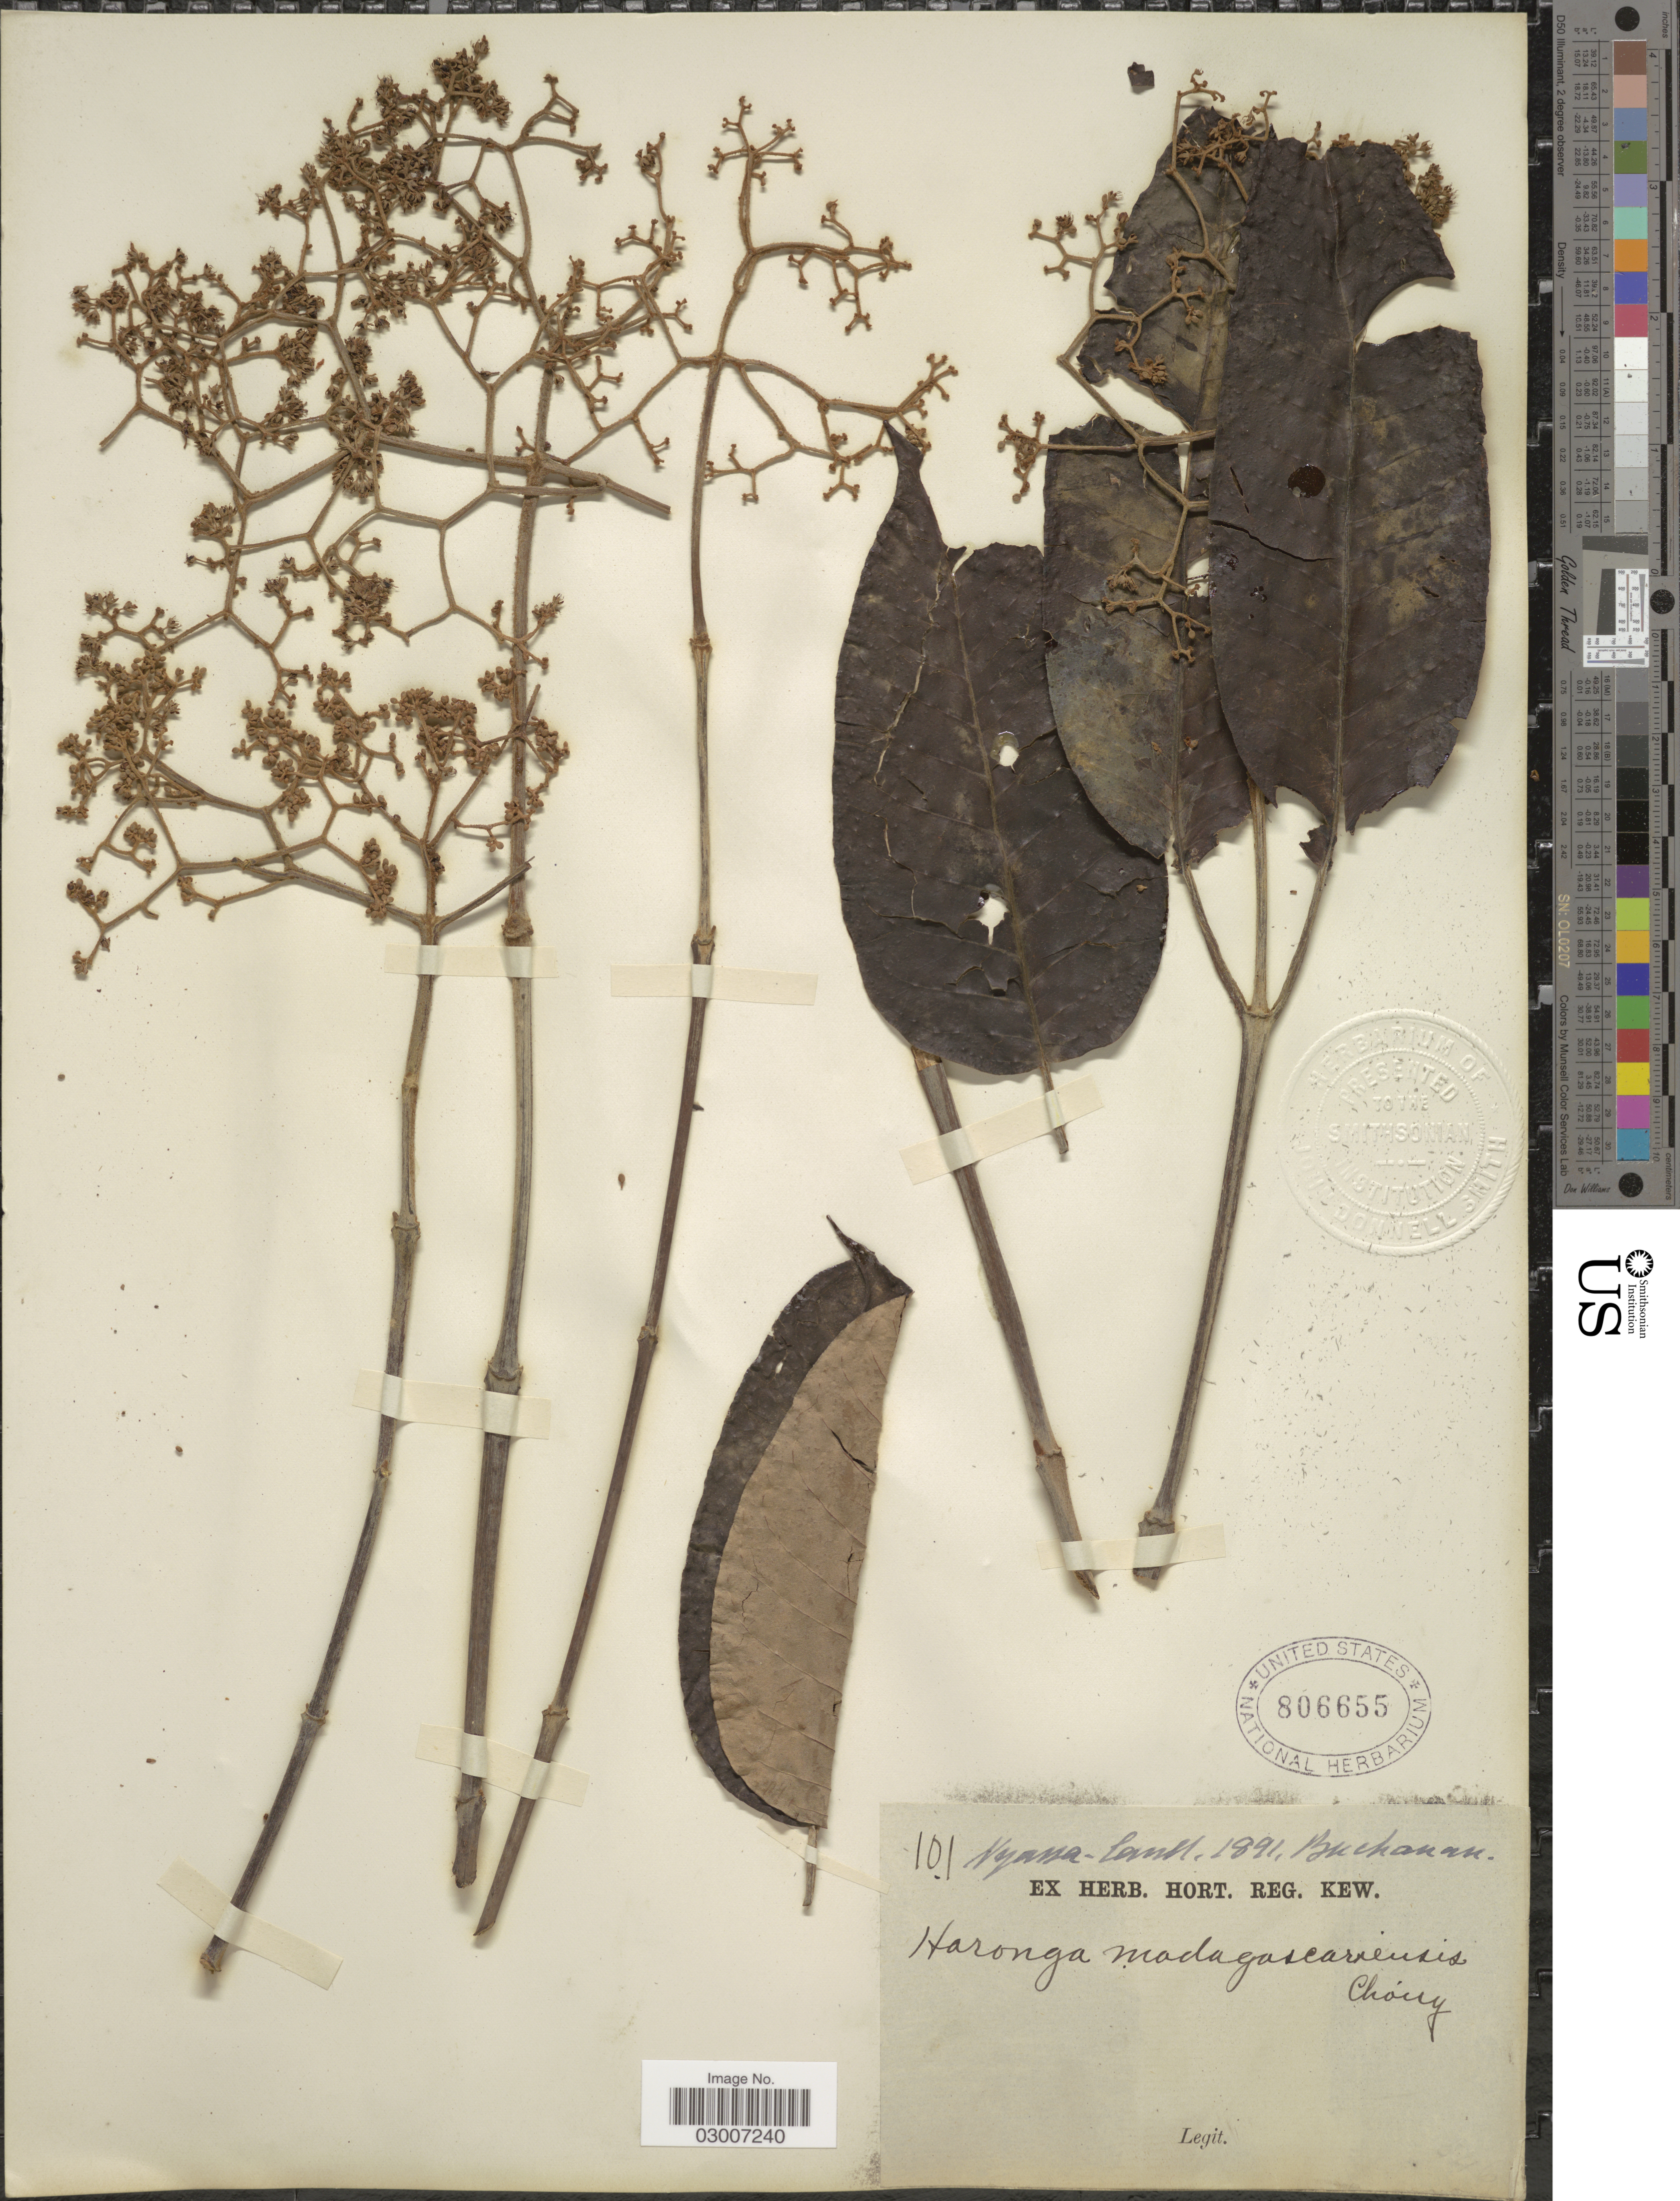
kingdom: Plantae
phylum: Tracheophyta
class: Magnoliopsida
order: Malpighiales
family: Hypericaceae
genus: Harungana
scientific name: Harungana madagascariensis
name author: Lam. ex Poir.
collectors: -. Buchanan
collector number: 101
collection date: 1891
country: Malawi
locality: Nyassa-land.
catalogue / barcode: US 806655